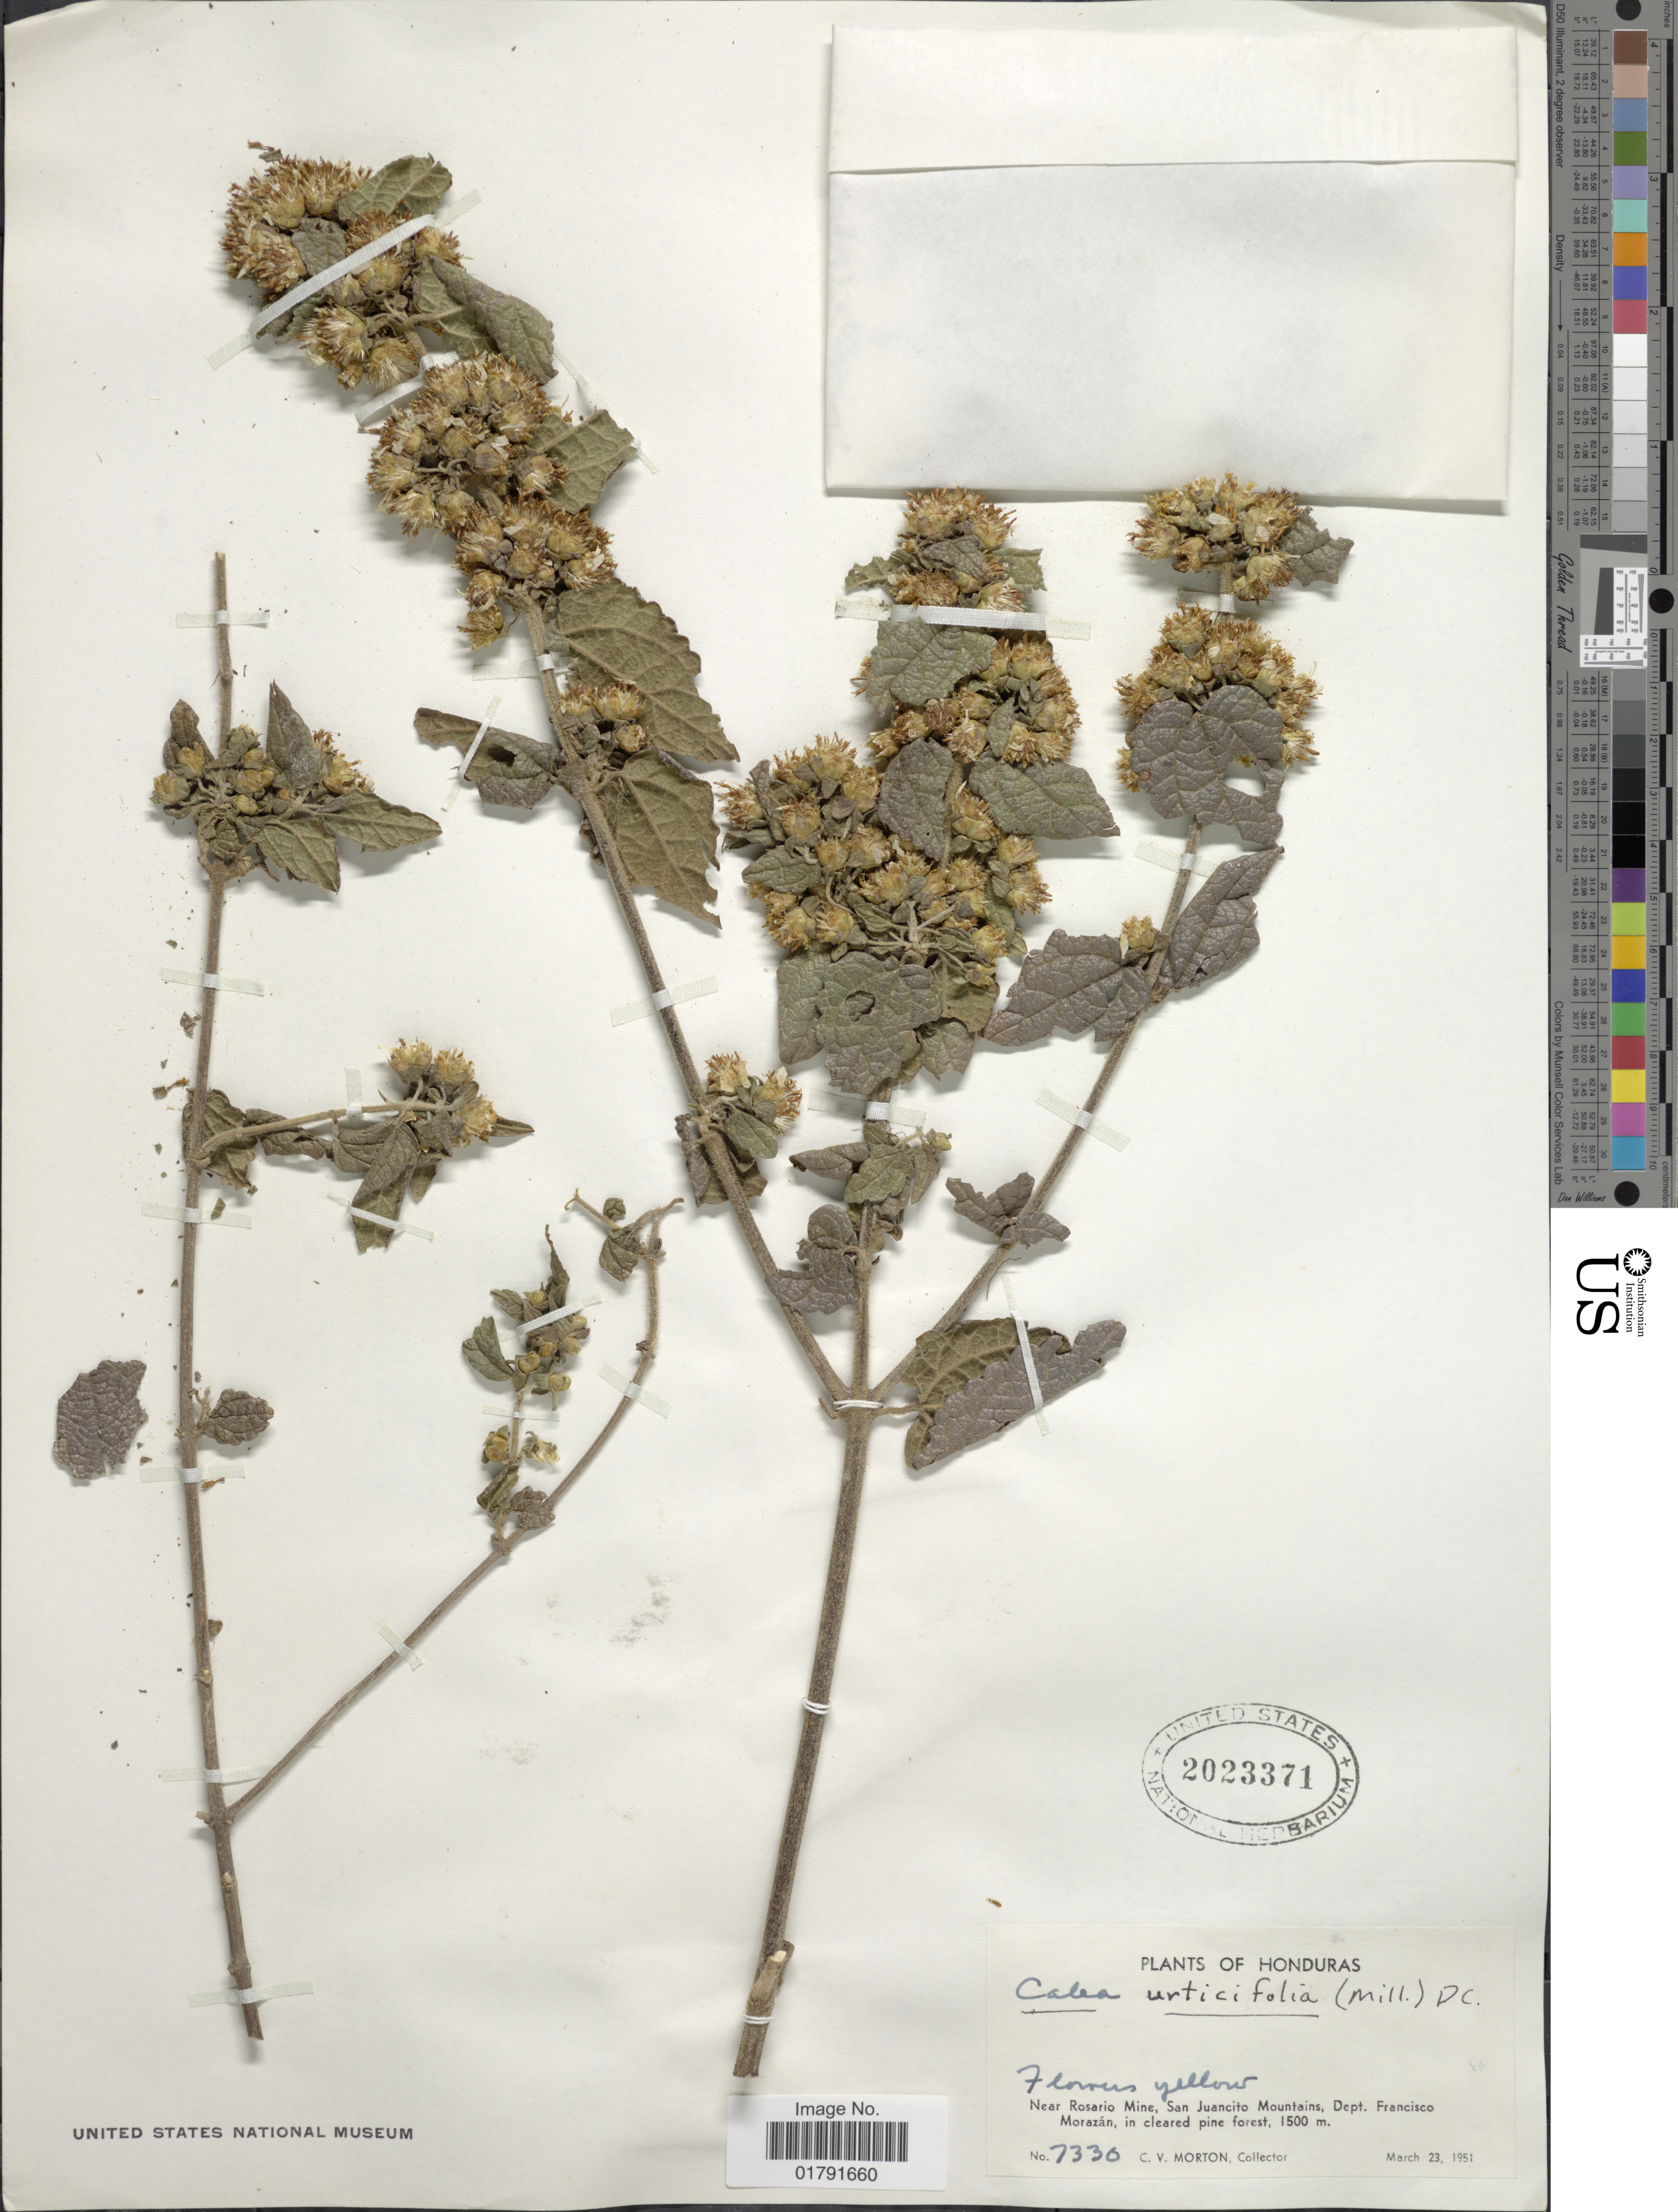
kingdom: Plantae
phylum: Tracheophyta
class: Magnoliopsida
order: Asterales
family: Asteraceae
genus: Calea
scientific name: Calea urticifolia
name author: (Mill.) DC.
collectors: C. V. Morton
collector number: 7330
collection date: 1951-03-23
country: Honduras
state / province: Fco. Morazán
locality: Near Rosario Mine, San Juancito Mountains, in cleared pine forest.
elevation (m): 1500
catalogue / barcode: US 2023371